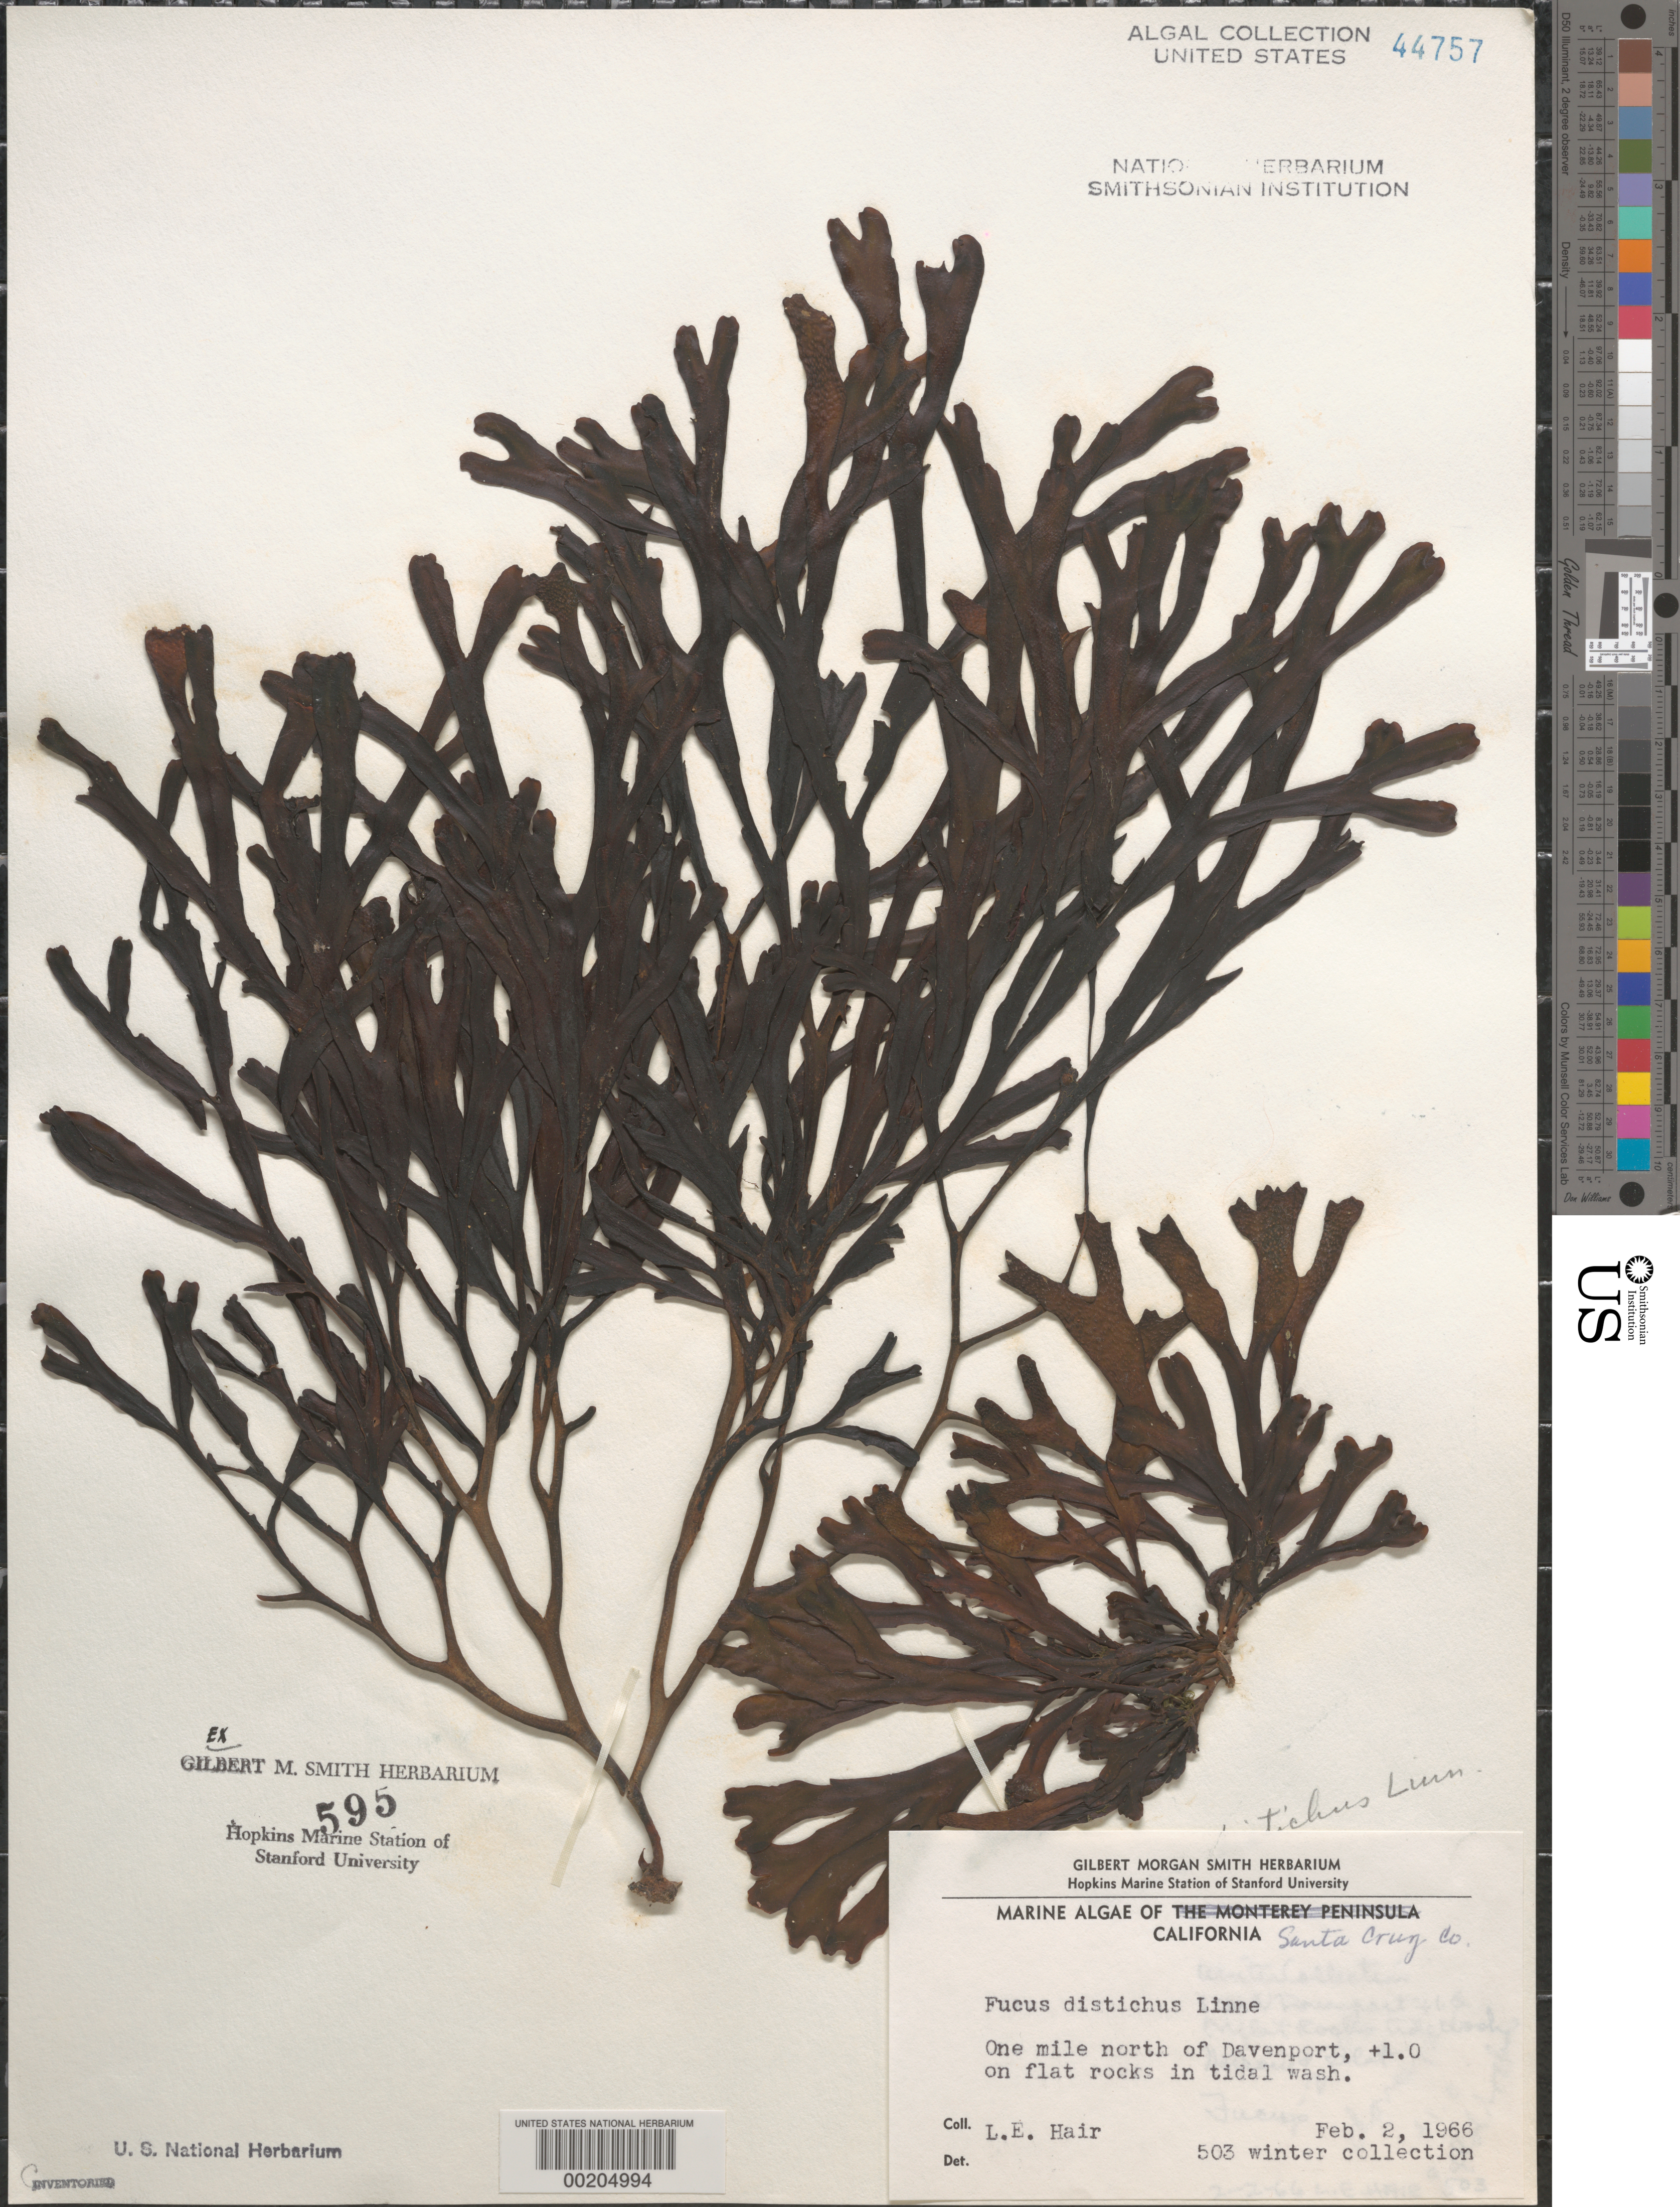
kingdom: Chromista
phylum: Ochrophyta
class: Phaeophyceae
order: Fucales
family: Fucaceae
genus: Fucus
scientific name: Fucus distichus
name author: L.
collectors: L. Hair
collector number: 503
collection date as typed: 02 Feb 1966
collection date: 1966-02-02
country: United States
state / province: California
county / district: Santa Cruz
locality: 1 mile north of Davenport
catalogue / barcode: US 44757